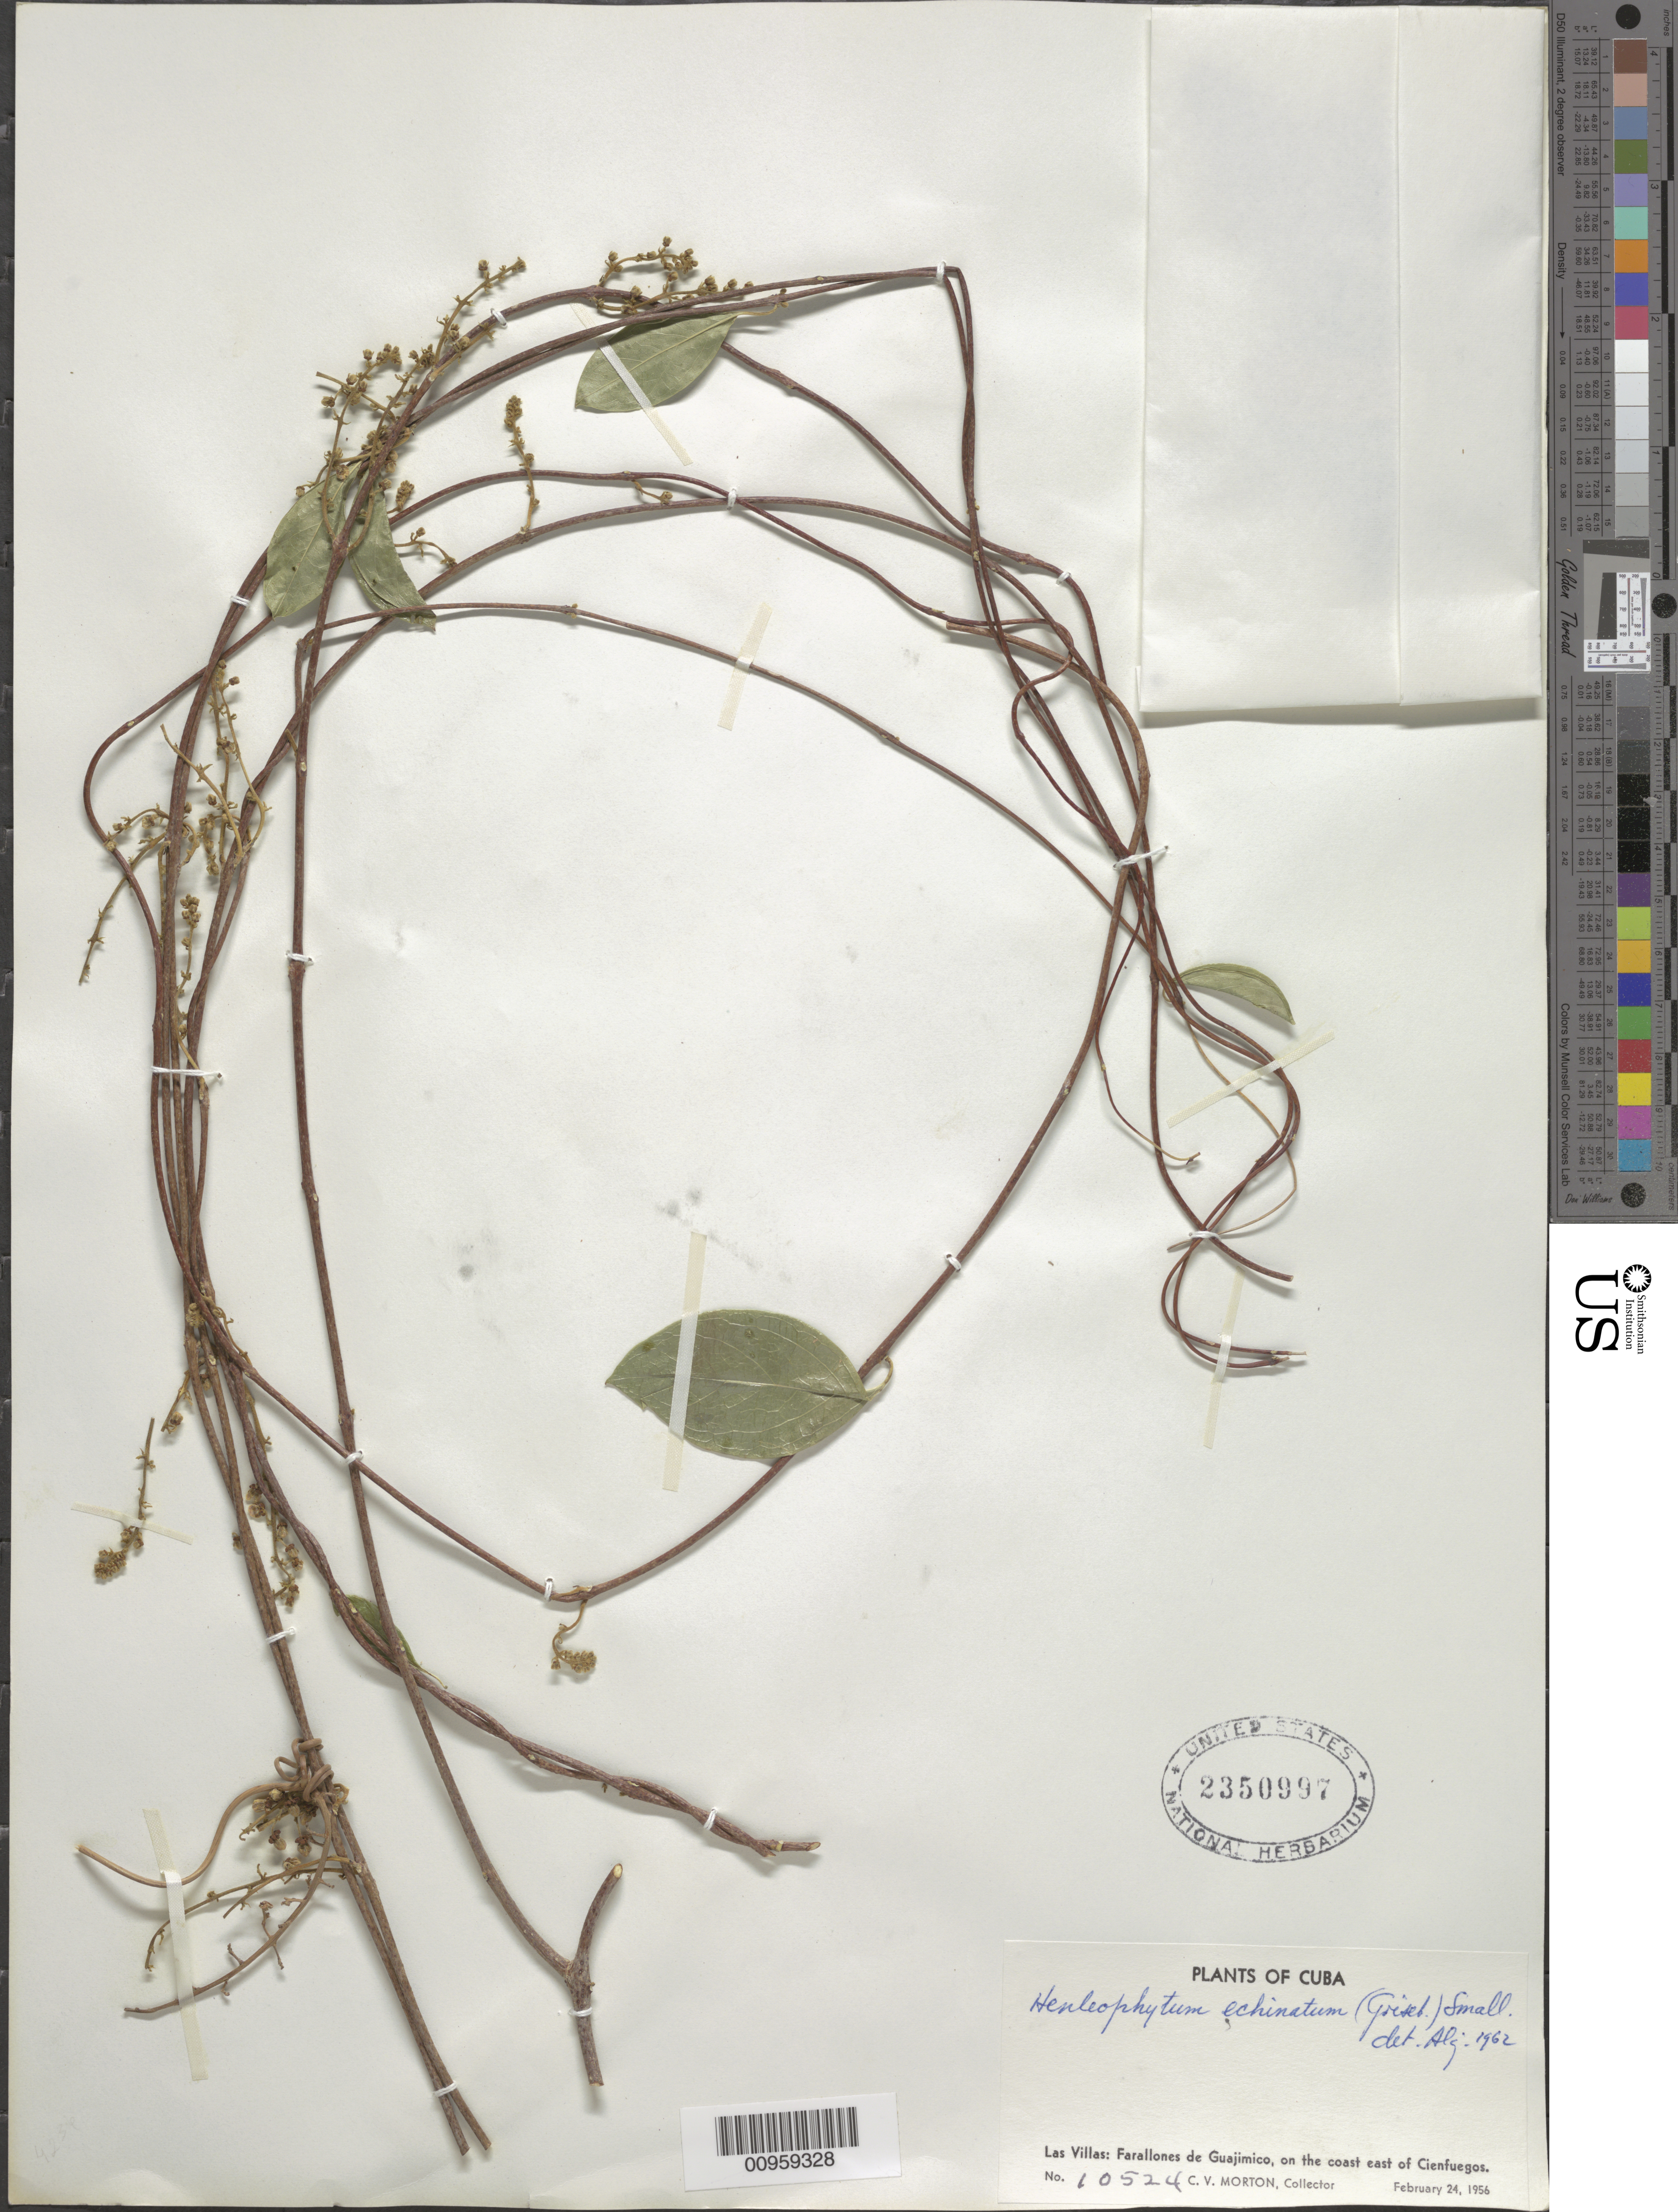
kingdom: Plantae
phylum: Tracheophyta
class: Magnoliopsida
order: Malpighiales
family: Malpighiaceae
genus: Henleophytum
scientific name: Henleophytum echinatum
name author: (Griseb.) Small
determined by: Liogier, Alain H.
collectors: C. V. Morton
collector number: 10524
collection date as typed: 24 Feb 1956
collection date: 1956-02-24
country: Cuba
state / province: Las Villas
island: Cuba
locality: Farallones de Guajimico, on the coast east of Cienfuegos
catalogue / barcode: US 2350997